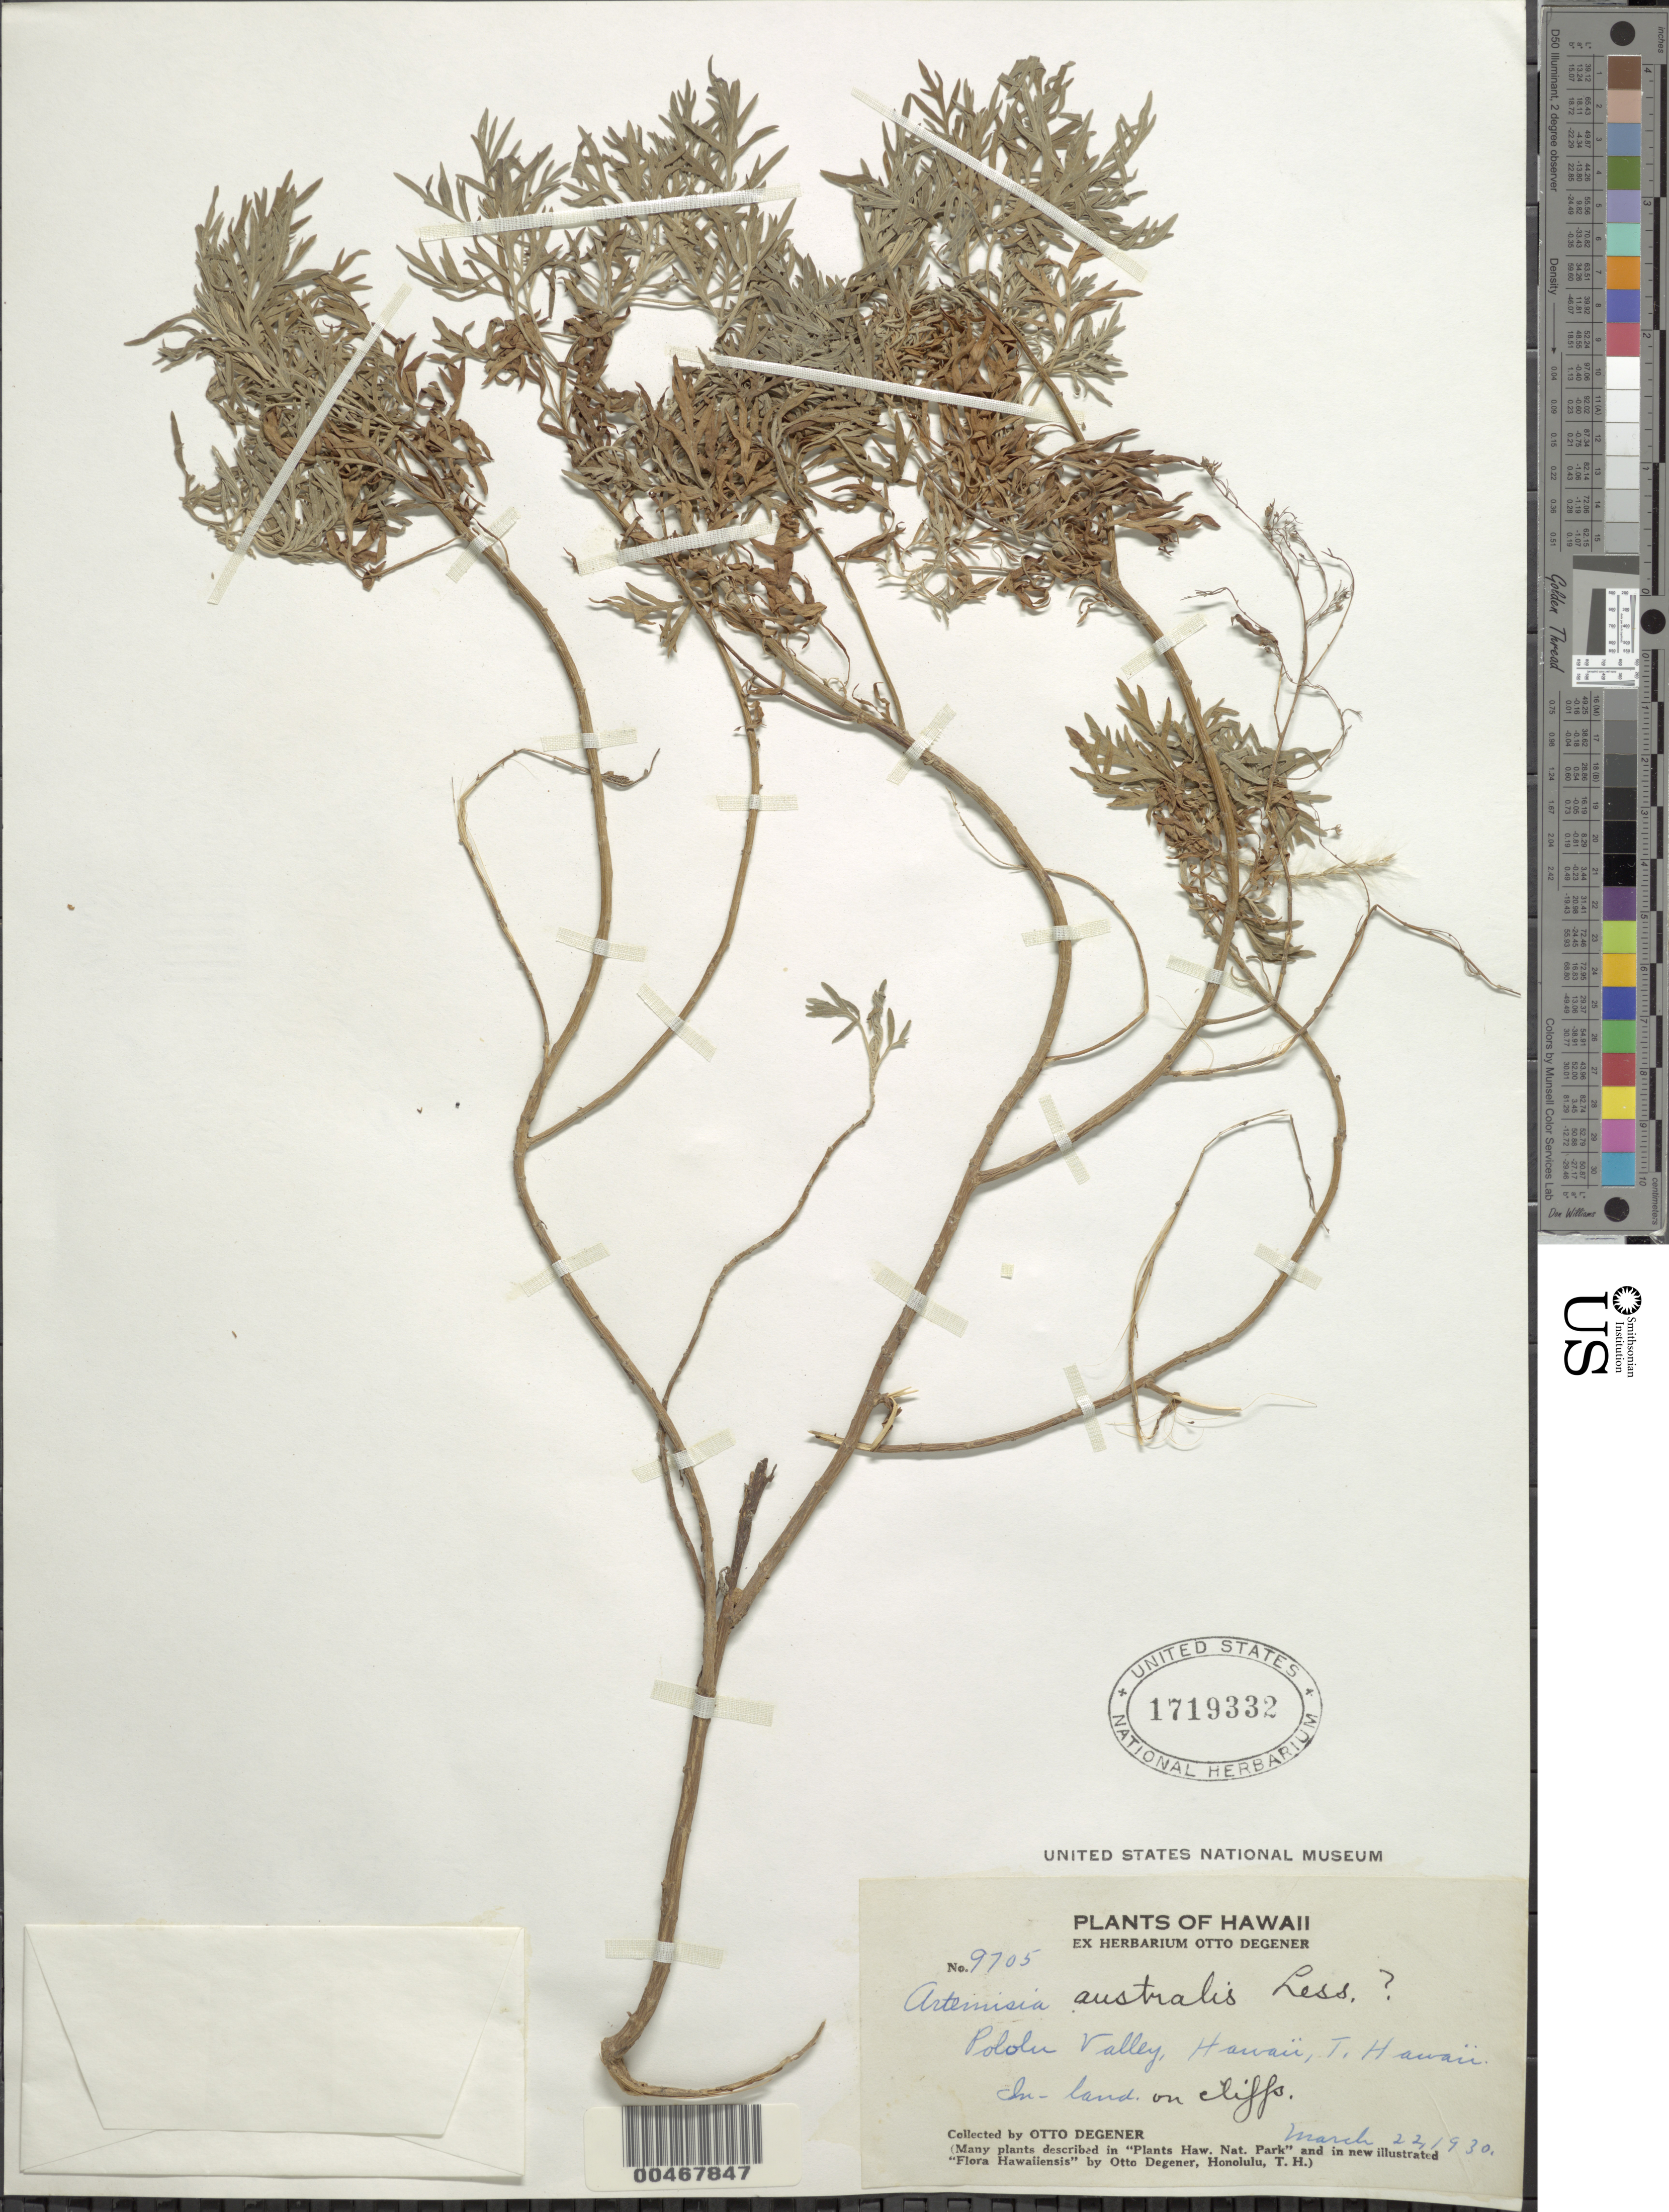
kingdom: Plantae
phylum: Tracheophyta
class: Magnoliopsida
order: Asterales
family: Asteraceae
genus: Artemisia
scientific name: Artemisia australis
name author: Less.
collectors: O. Degener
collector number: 9705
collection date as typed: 22 Mar 1930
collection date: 1930-03-22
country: United States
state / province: Hawaii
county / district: Hawaii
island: Hawaii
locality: Pololu Valley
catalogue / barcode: US 1719332